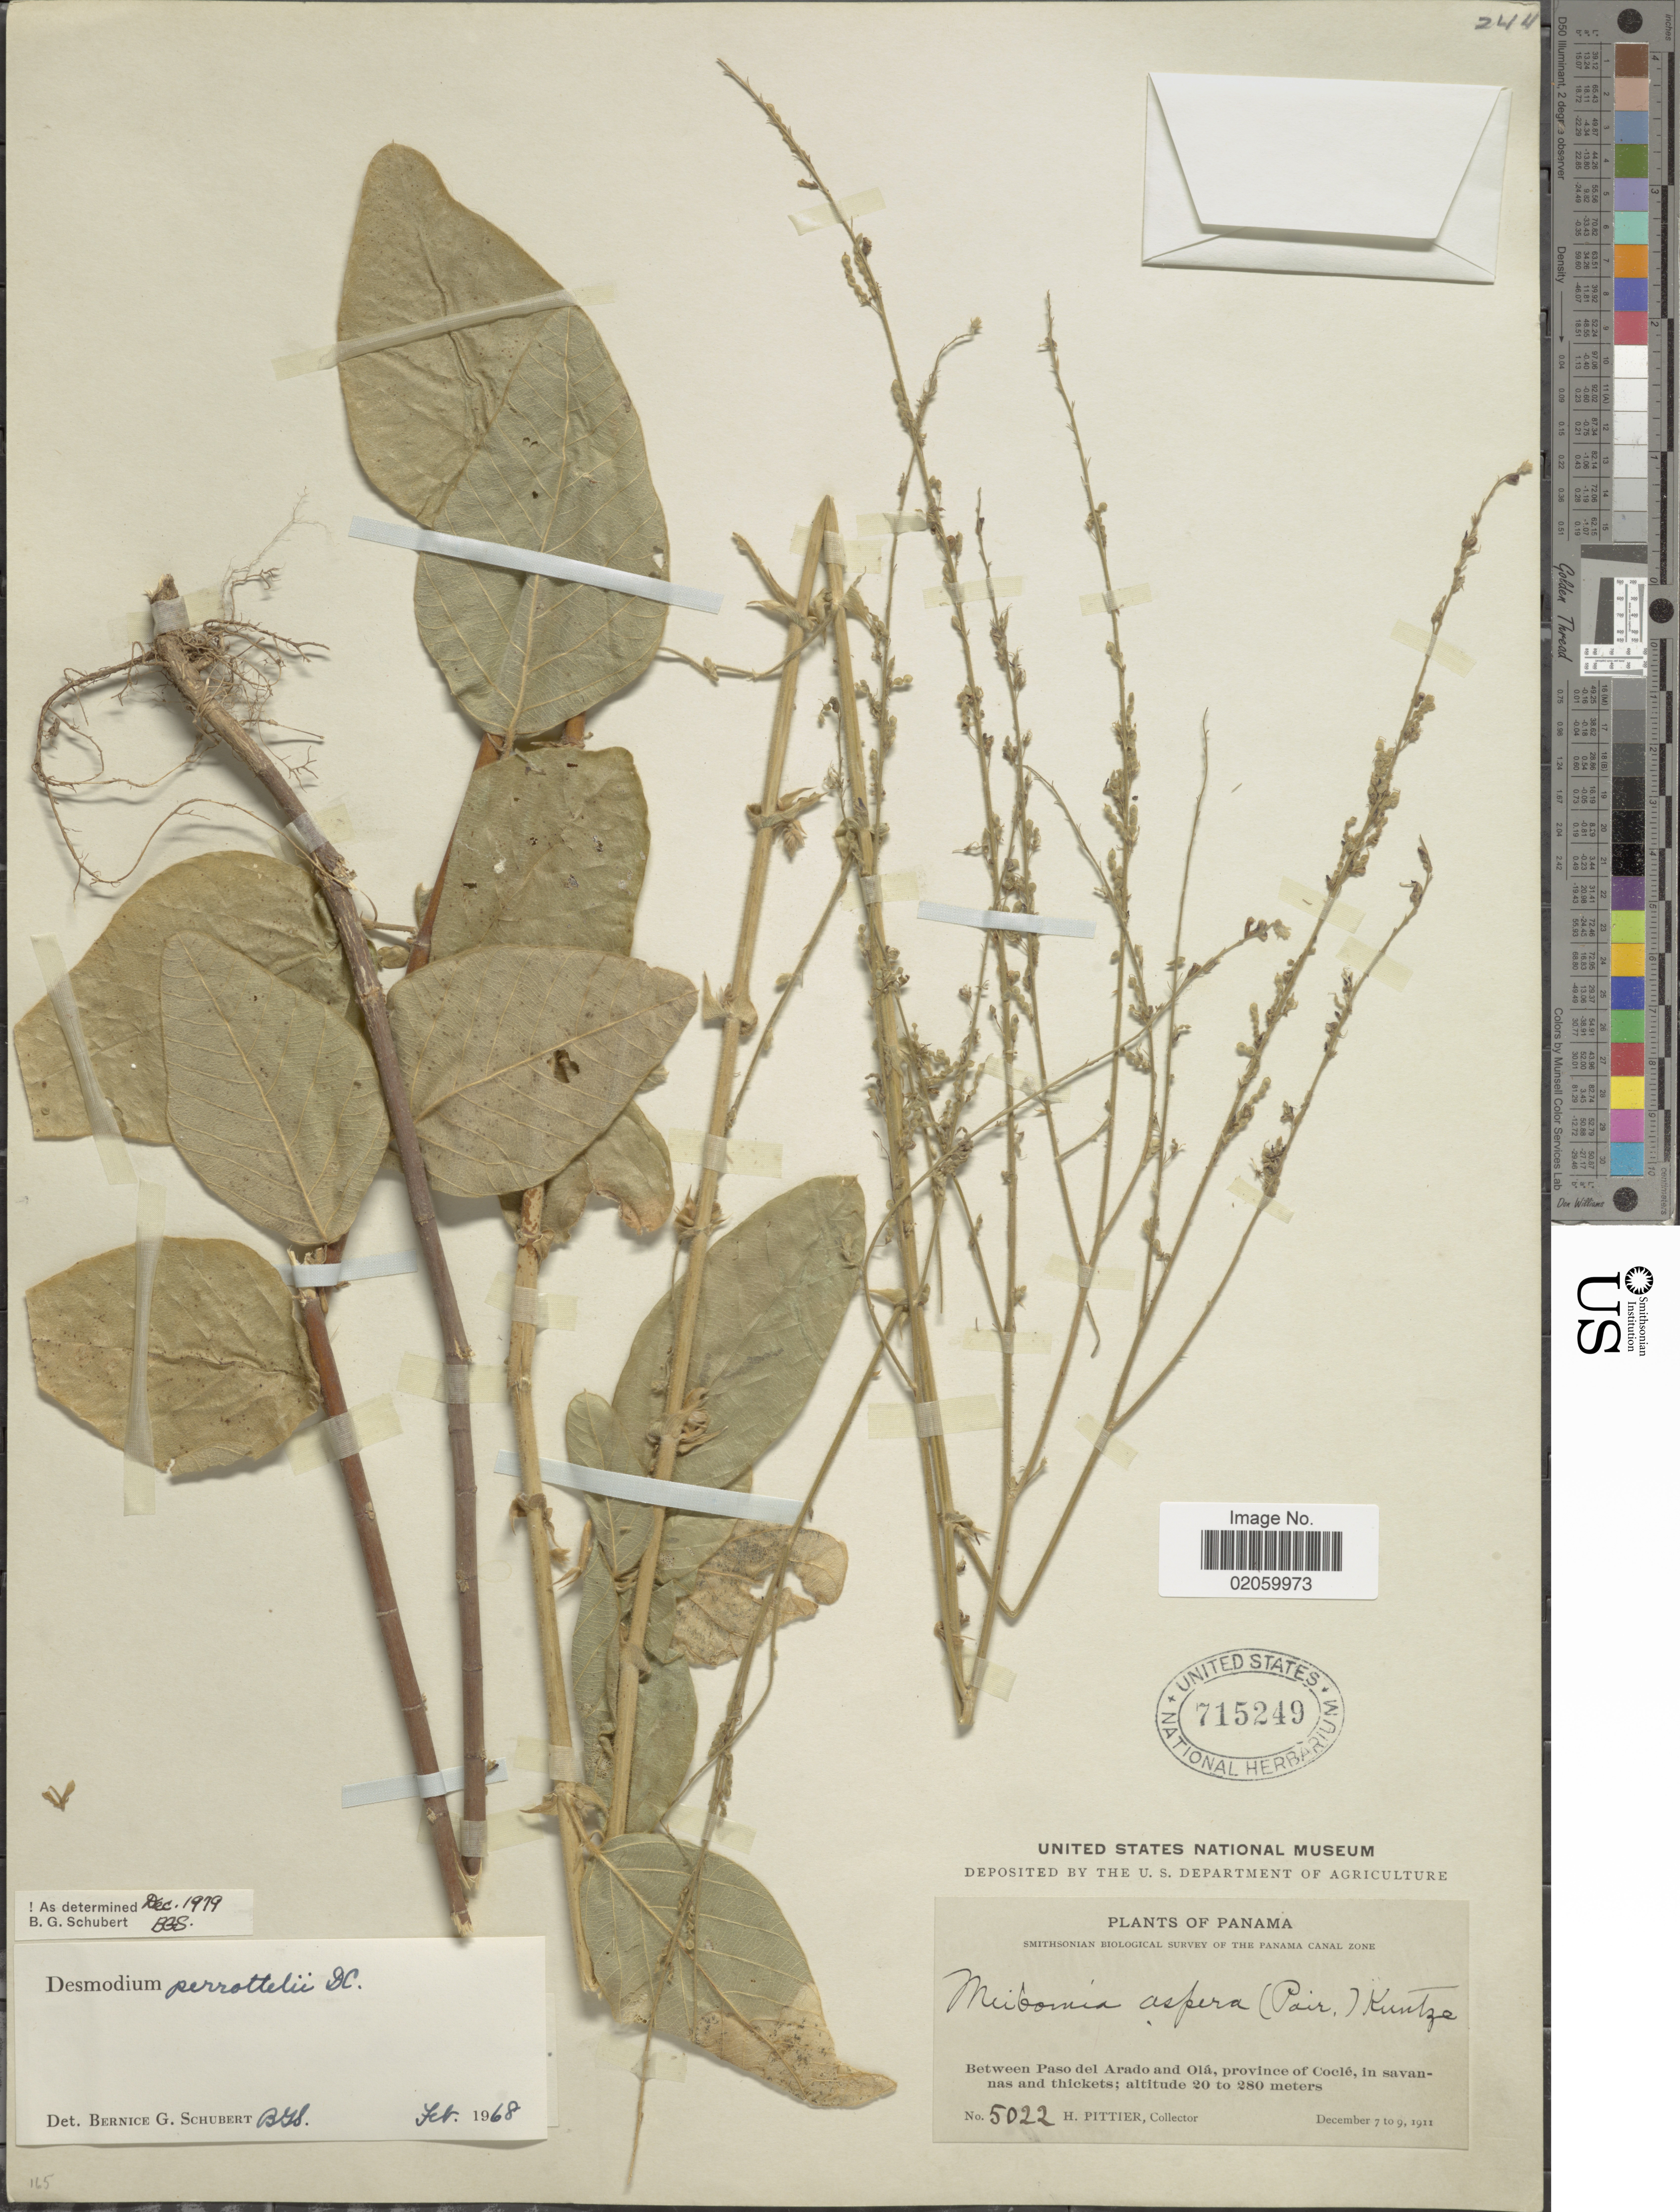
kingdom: Plantae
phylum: Tracheophyta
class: Magnoliopsida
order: Fabales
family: Fabaceae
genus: Desmodium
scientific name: Desmodium perrottetii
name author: DC.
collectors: H. F. Pittier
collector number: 5022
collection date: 1911-12-07/1911-12-09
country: Panama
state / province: Coclé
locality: Between Paso del Arado and Ola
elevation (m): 20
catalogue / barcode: US 715249